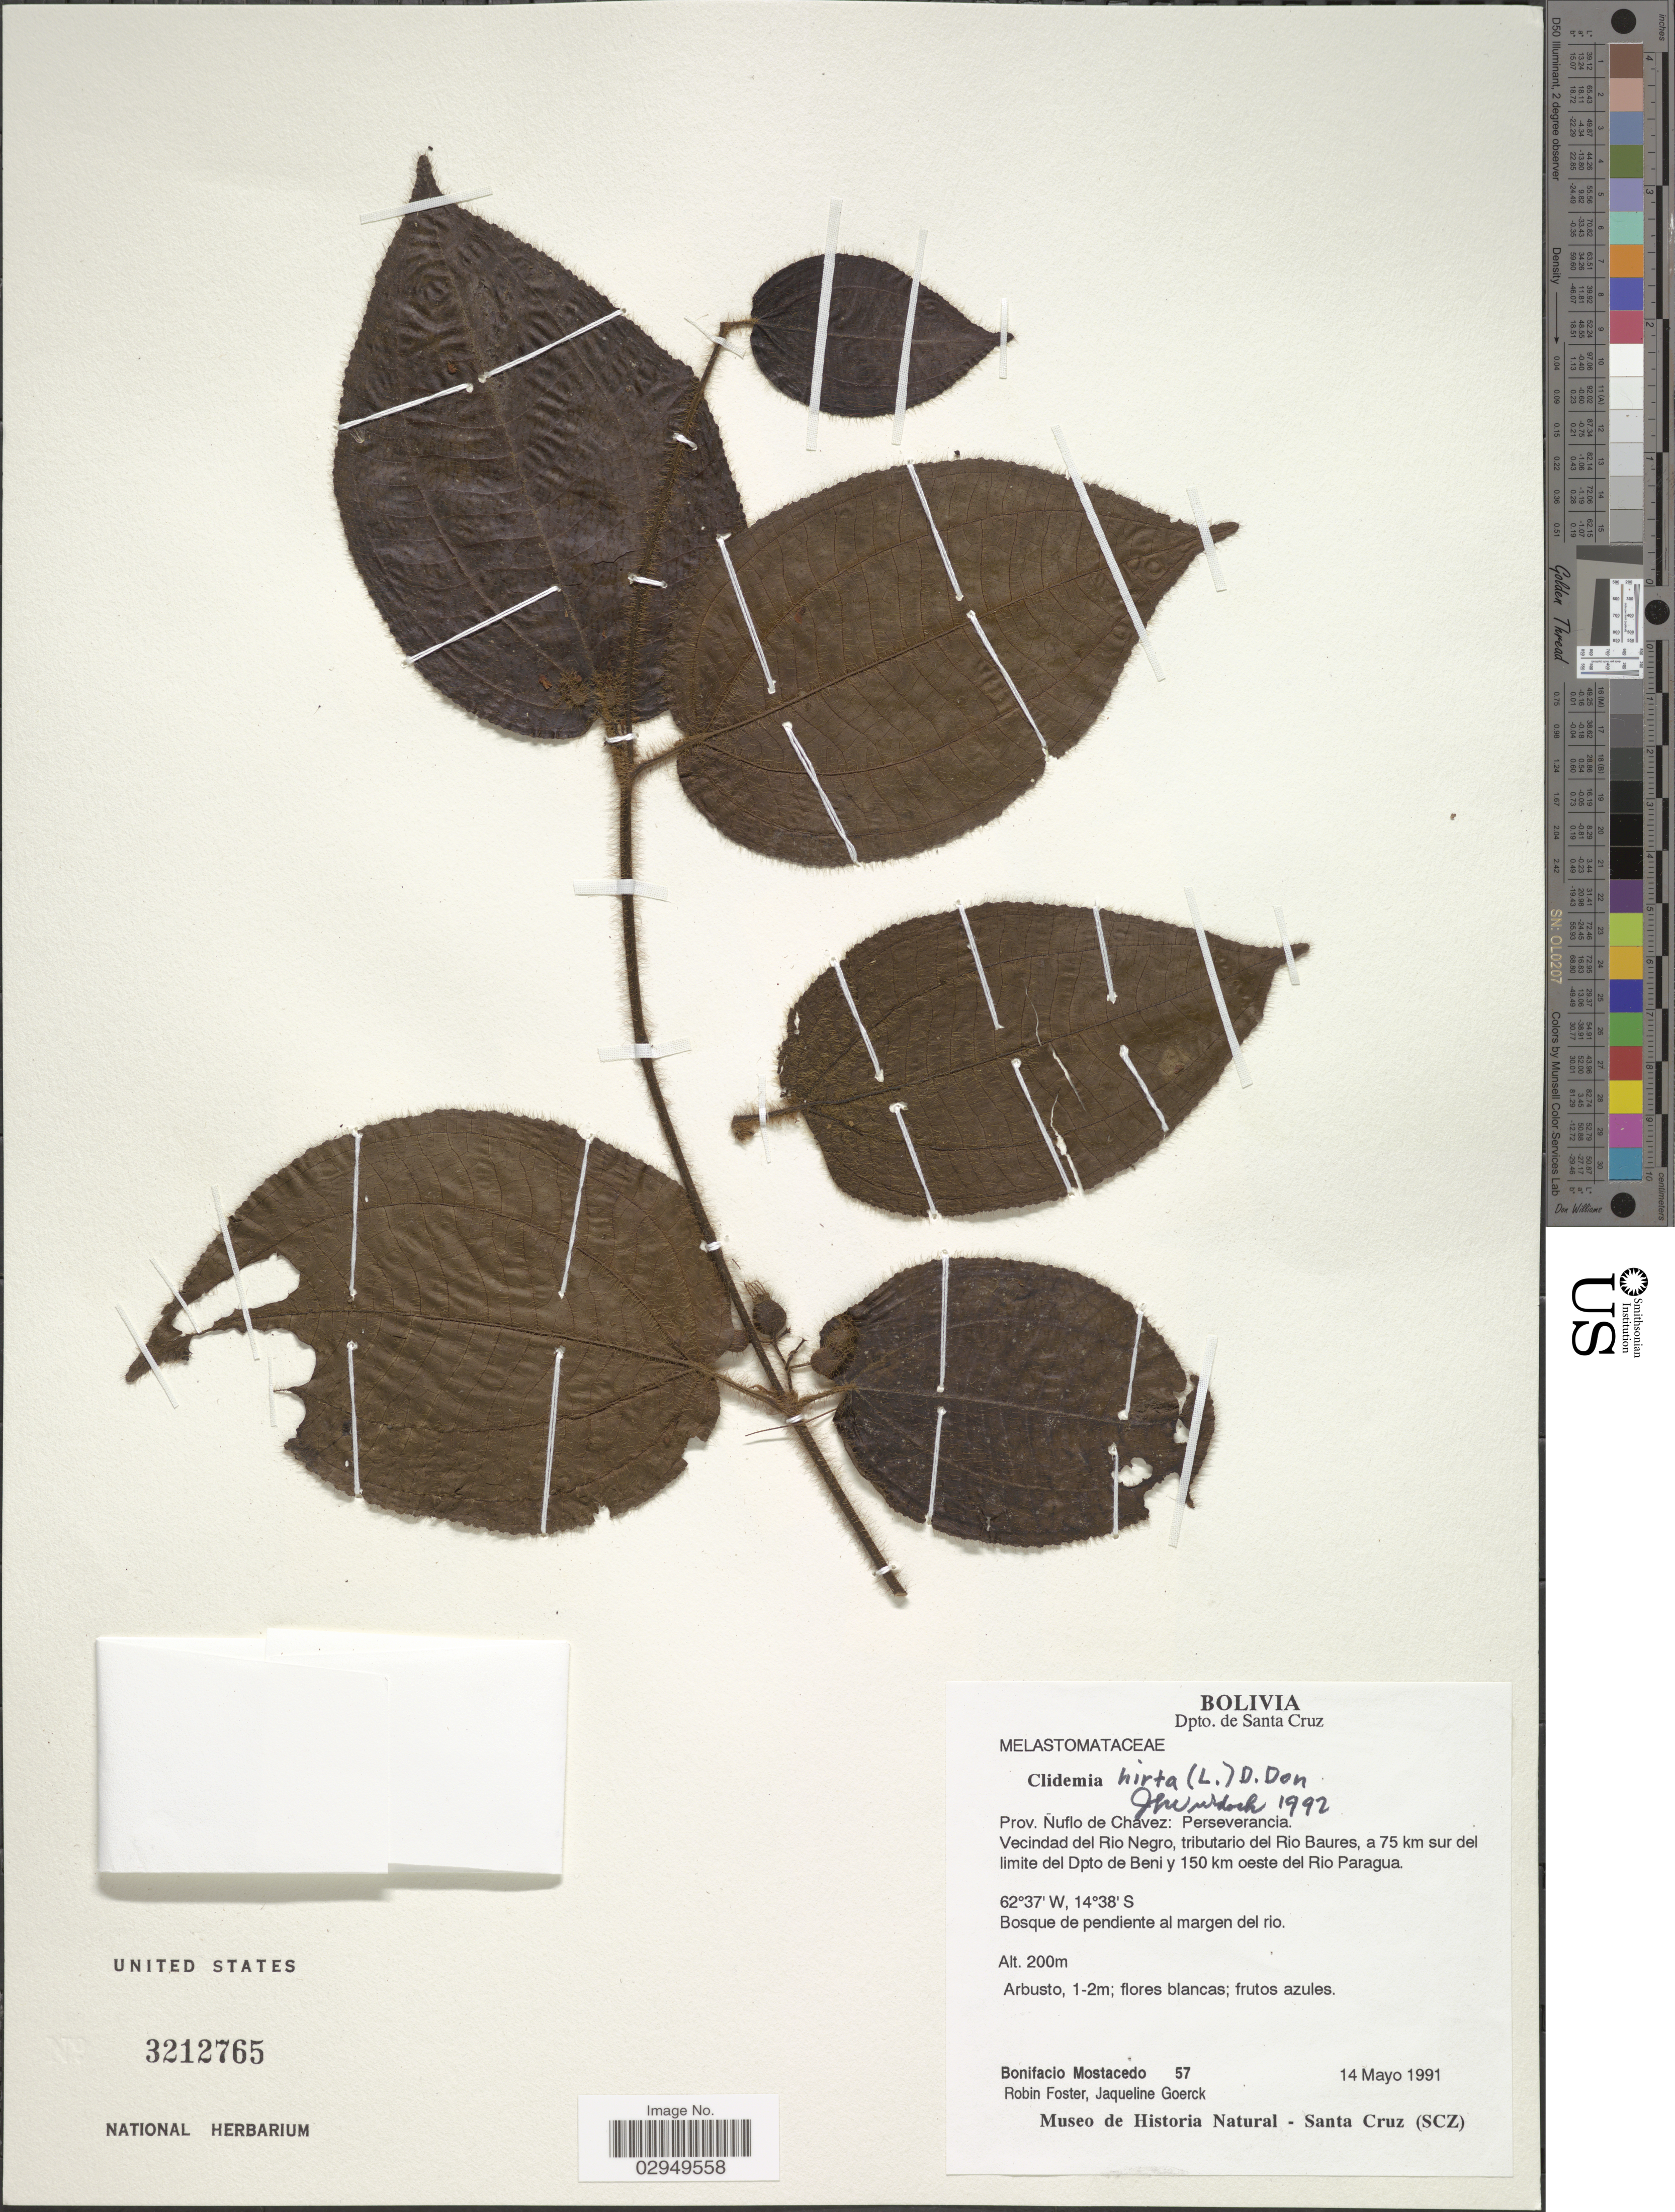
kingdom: Plantae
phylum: Tracheophyta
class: Magnoliopsida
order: Myrtales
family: Melastomataceae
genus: Clidemia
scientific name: Clidemia hirta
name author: (L.) D. Don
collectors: B. Mostacedo, R. B. Foster & J. Goerck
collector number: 57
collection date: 1991-05-14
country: Bolivia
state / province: Santa Cruz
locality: Dpto. de Santa Cruz. Prov. Nuflo de Chavez: Perseverancia. Vecindad del Rio Negro, tributario del Rio Baures, a 75 km sur del limite del Dpto de Beni y 150 km oeste del Rio Paragua.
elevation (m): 200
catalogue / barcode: US 3212765